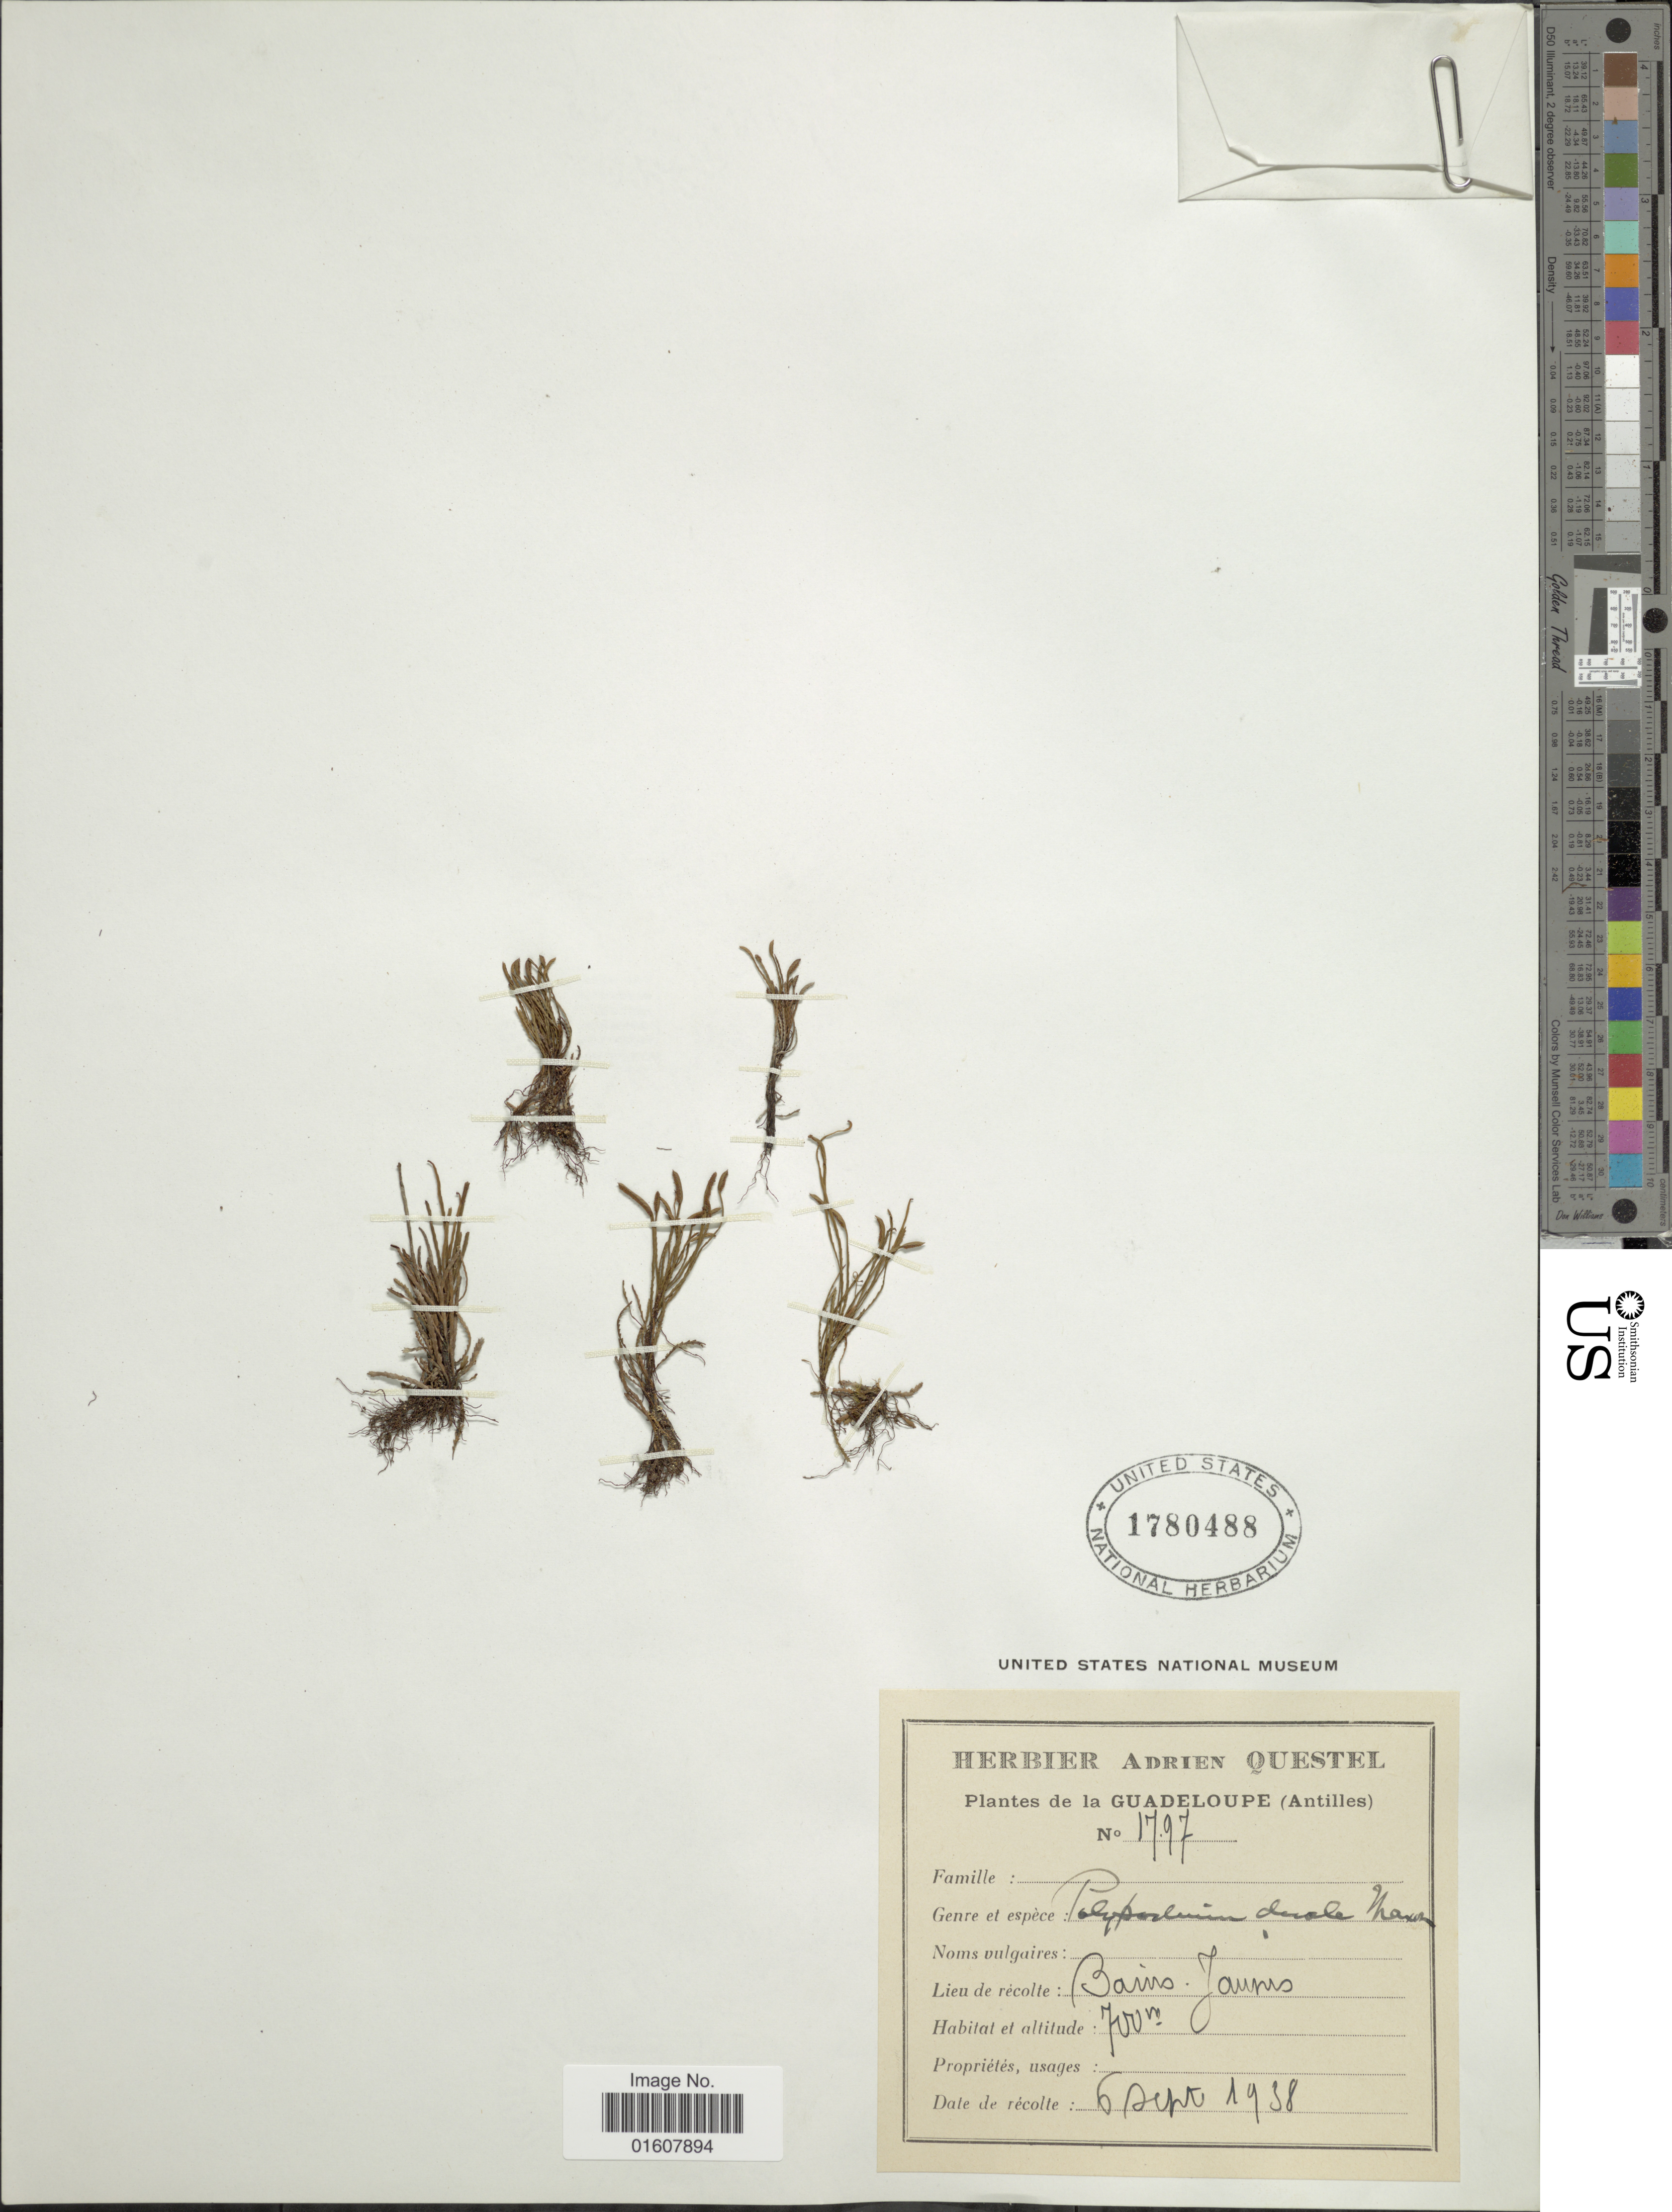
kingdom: Plantae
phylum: Tracheophyta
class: Polypodiopsida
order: Polypodiales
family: Polypodiaceae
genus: Cochlidium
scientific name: Cochlidium serrulatum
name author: (Sw.) L.E. Bishop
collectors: ex herb. A. Questal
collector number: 1797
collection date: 1938-09-06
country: Guadeloupe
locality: Antilles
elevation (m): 700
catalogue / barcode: US 1780488